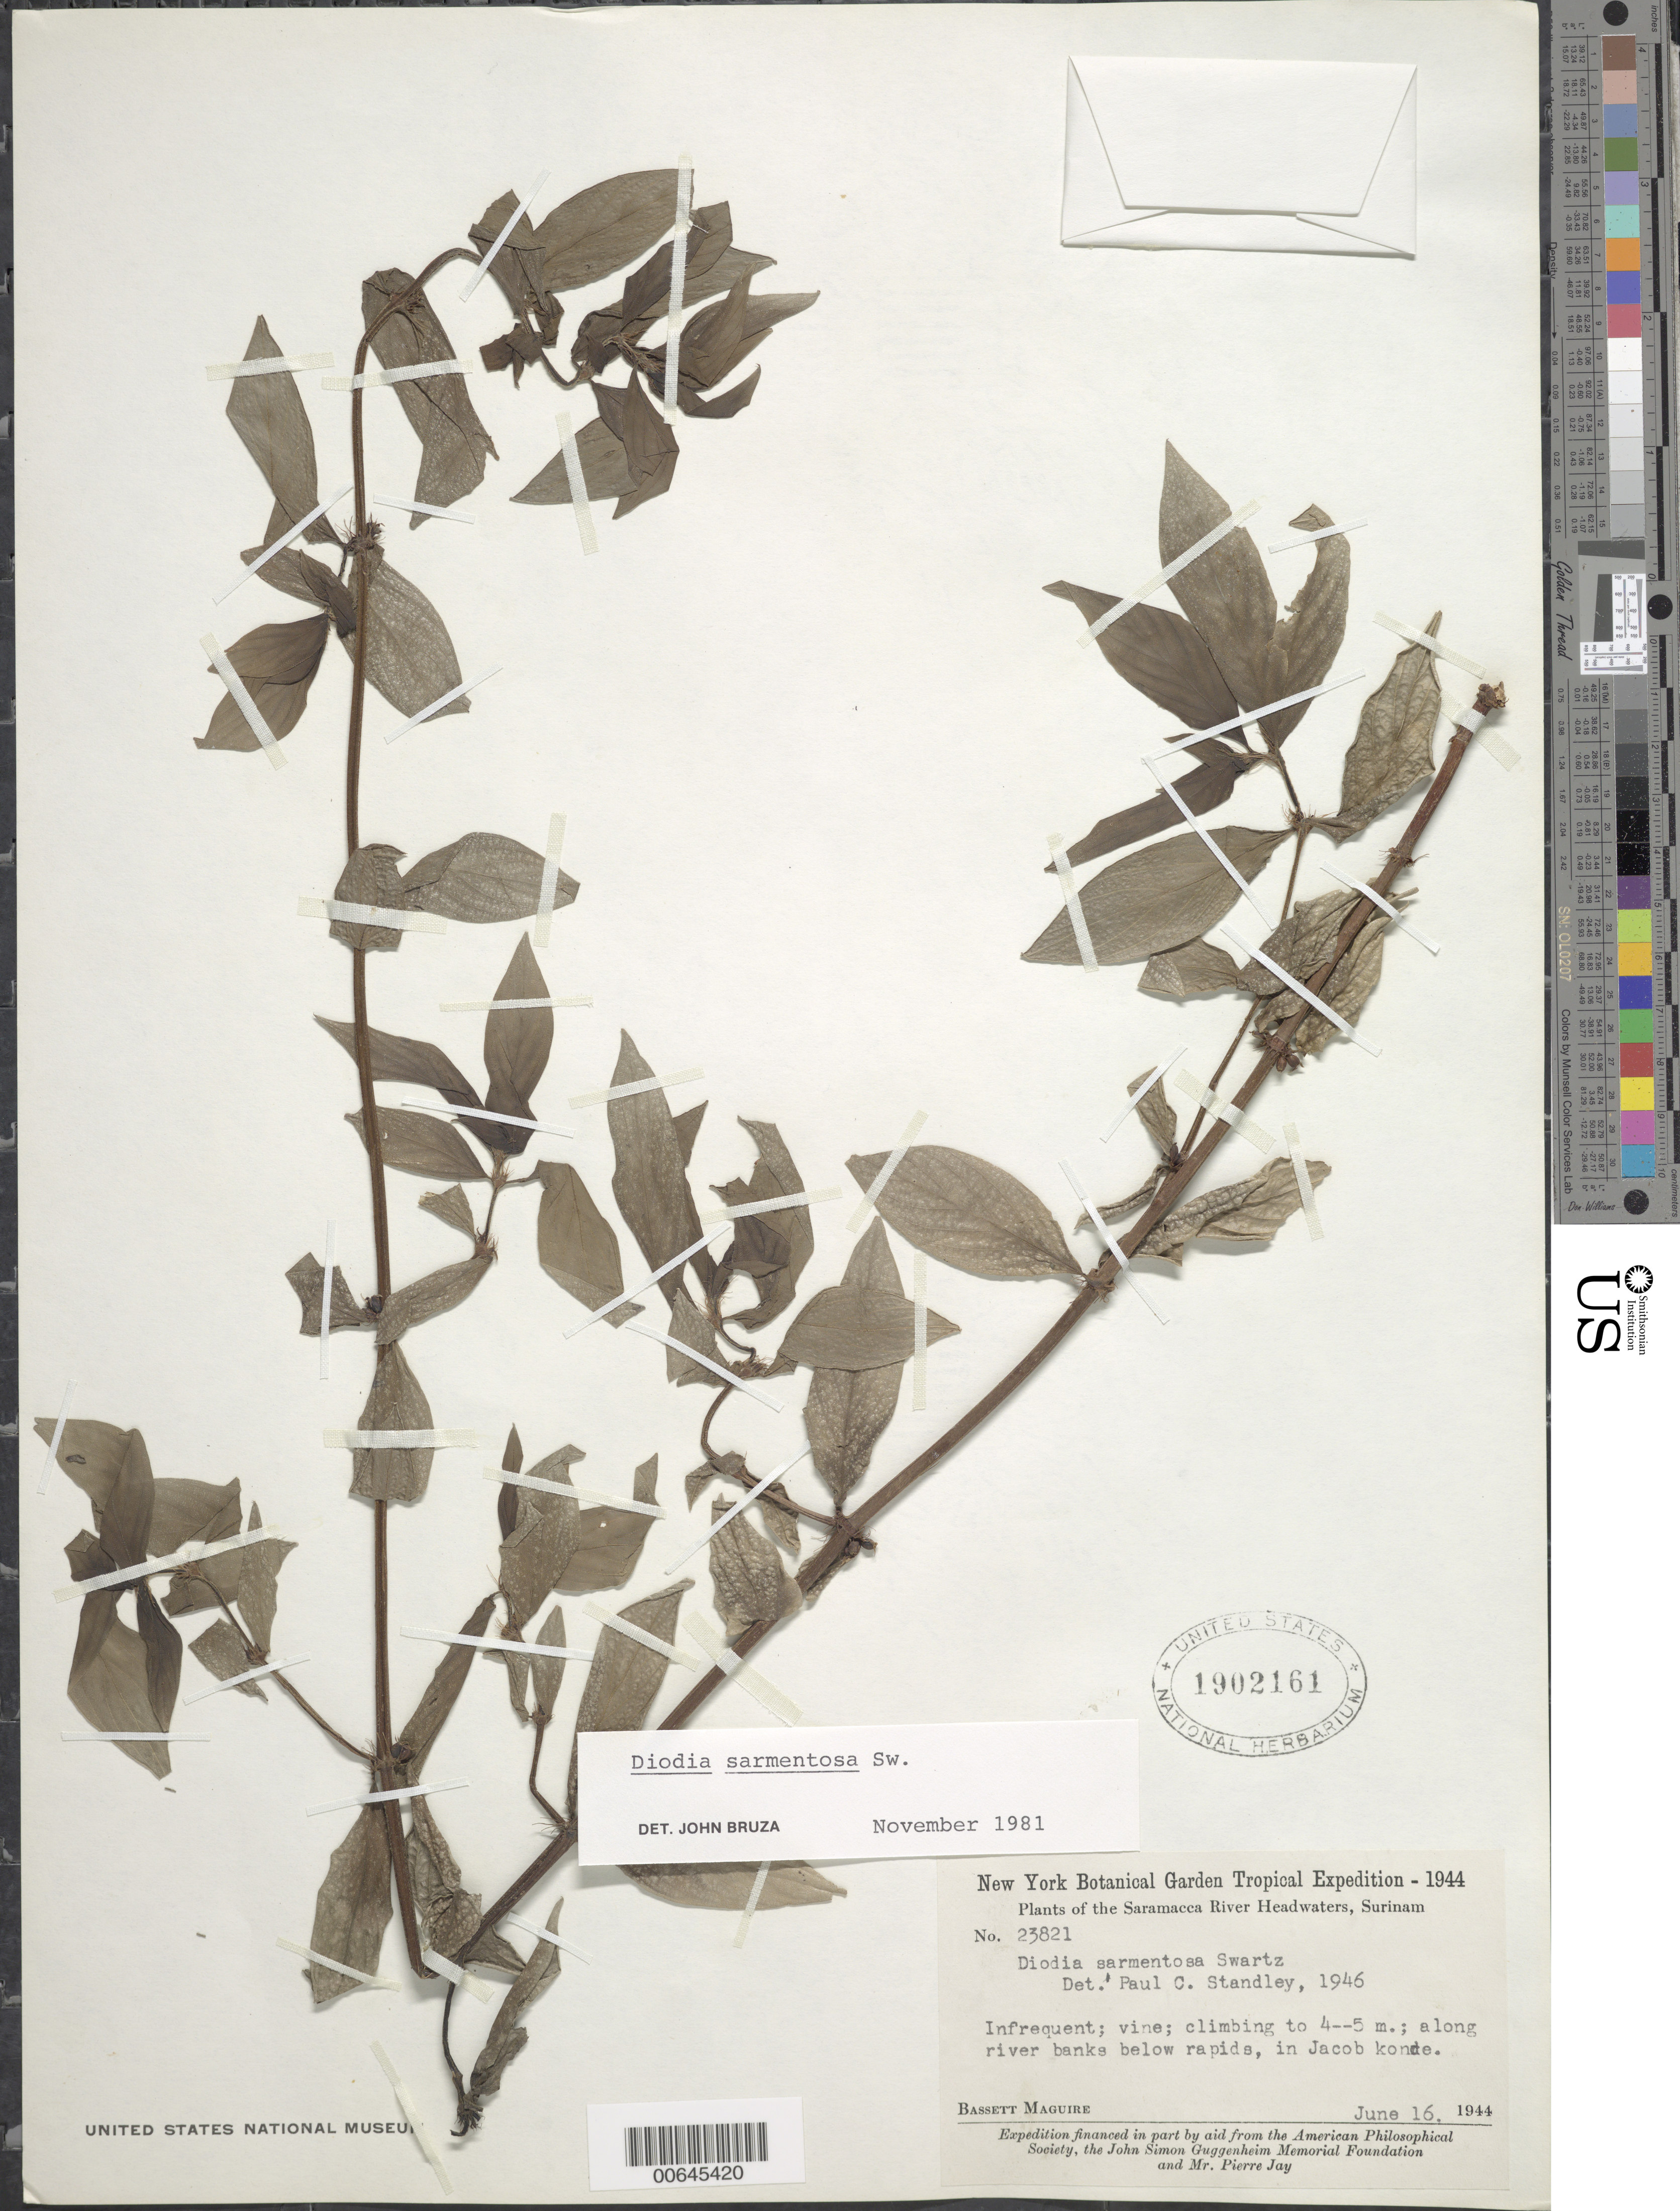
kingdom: Plantae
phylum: Tracheophyta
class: Magnoliopsida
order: Gentianales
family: Rubiaceae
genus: Diodia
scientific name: Diodia sarmentosa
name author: Sw.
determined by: Bruza, J.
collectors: B. Maguire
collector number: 23821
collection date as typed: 16-Jun-44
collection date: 1944-06-16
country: Suriname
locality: Jacob Kondre village, Saramacca River headwaters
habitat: Riverbanks below rapids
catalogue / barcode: US 1902161